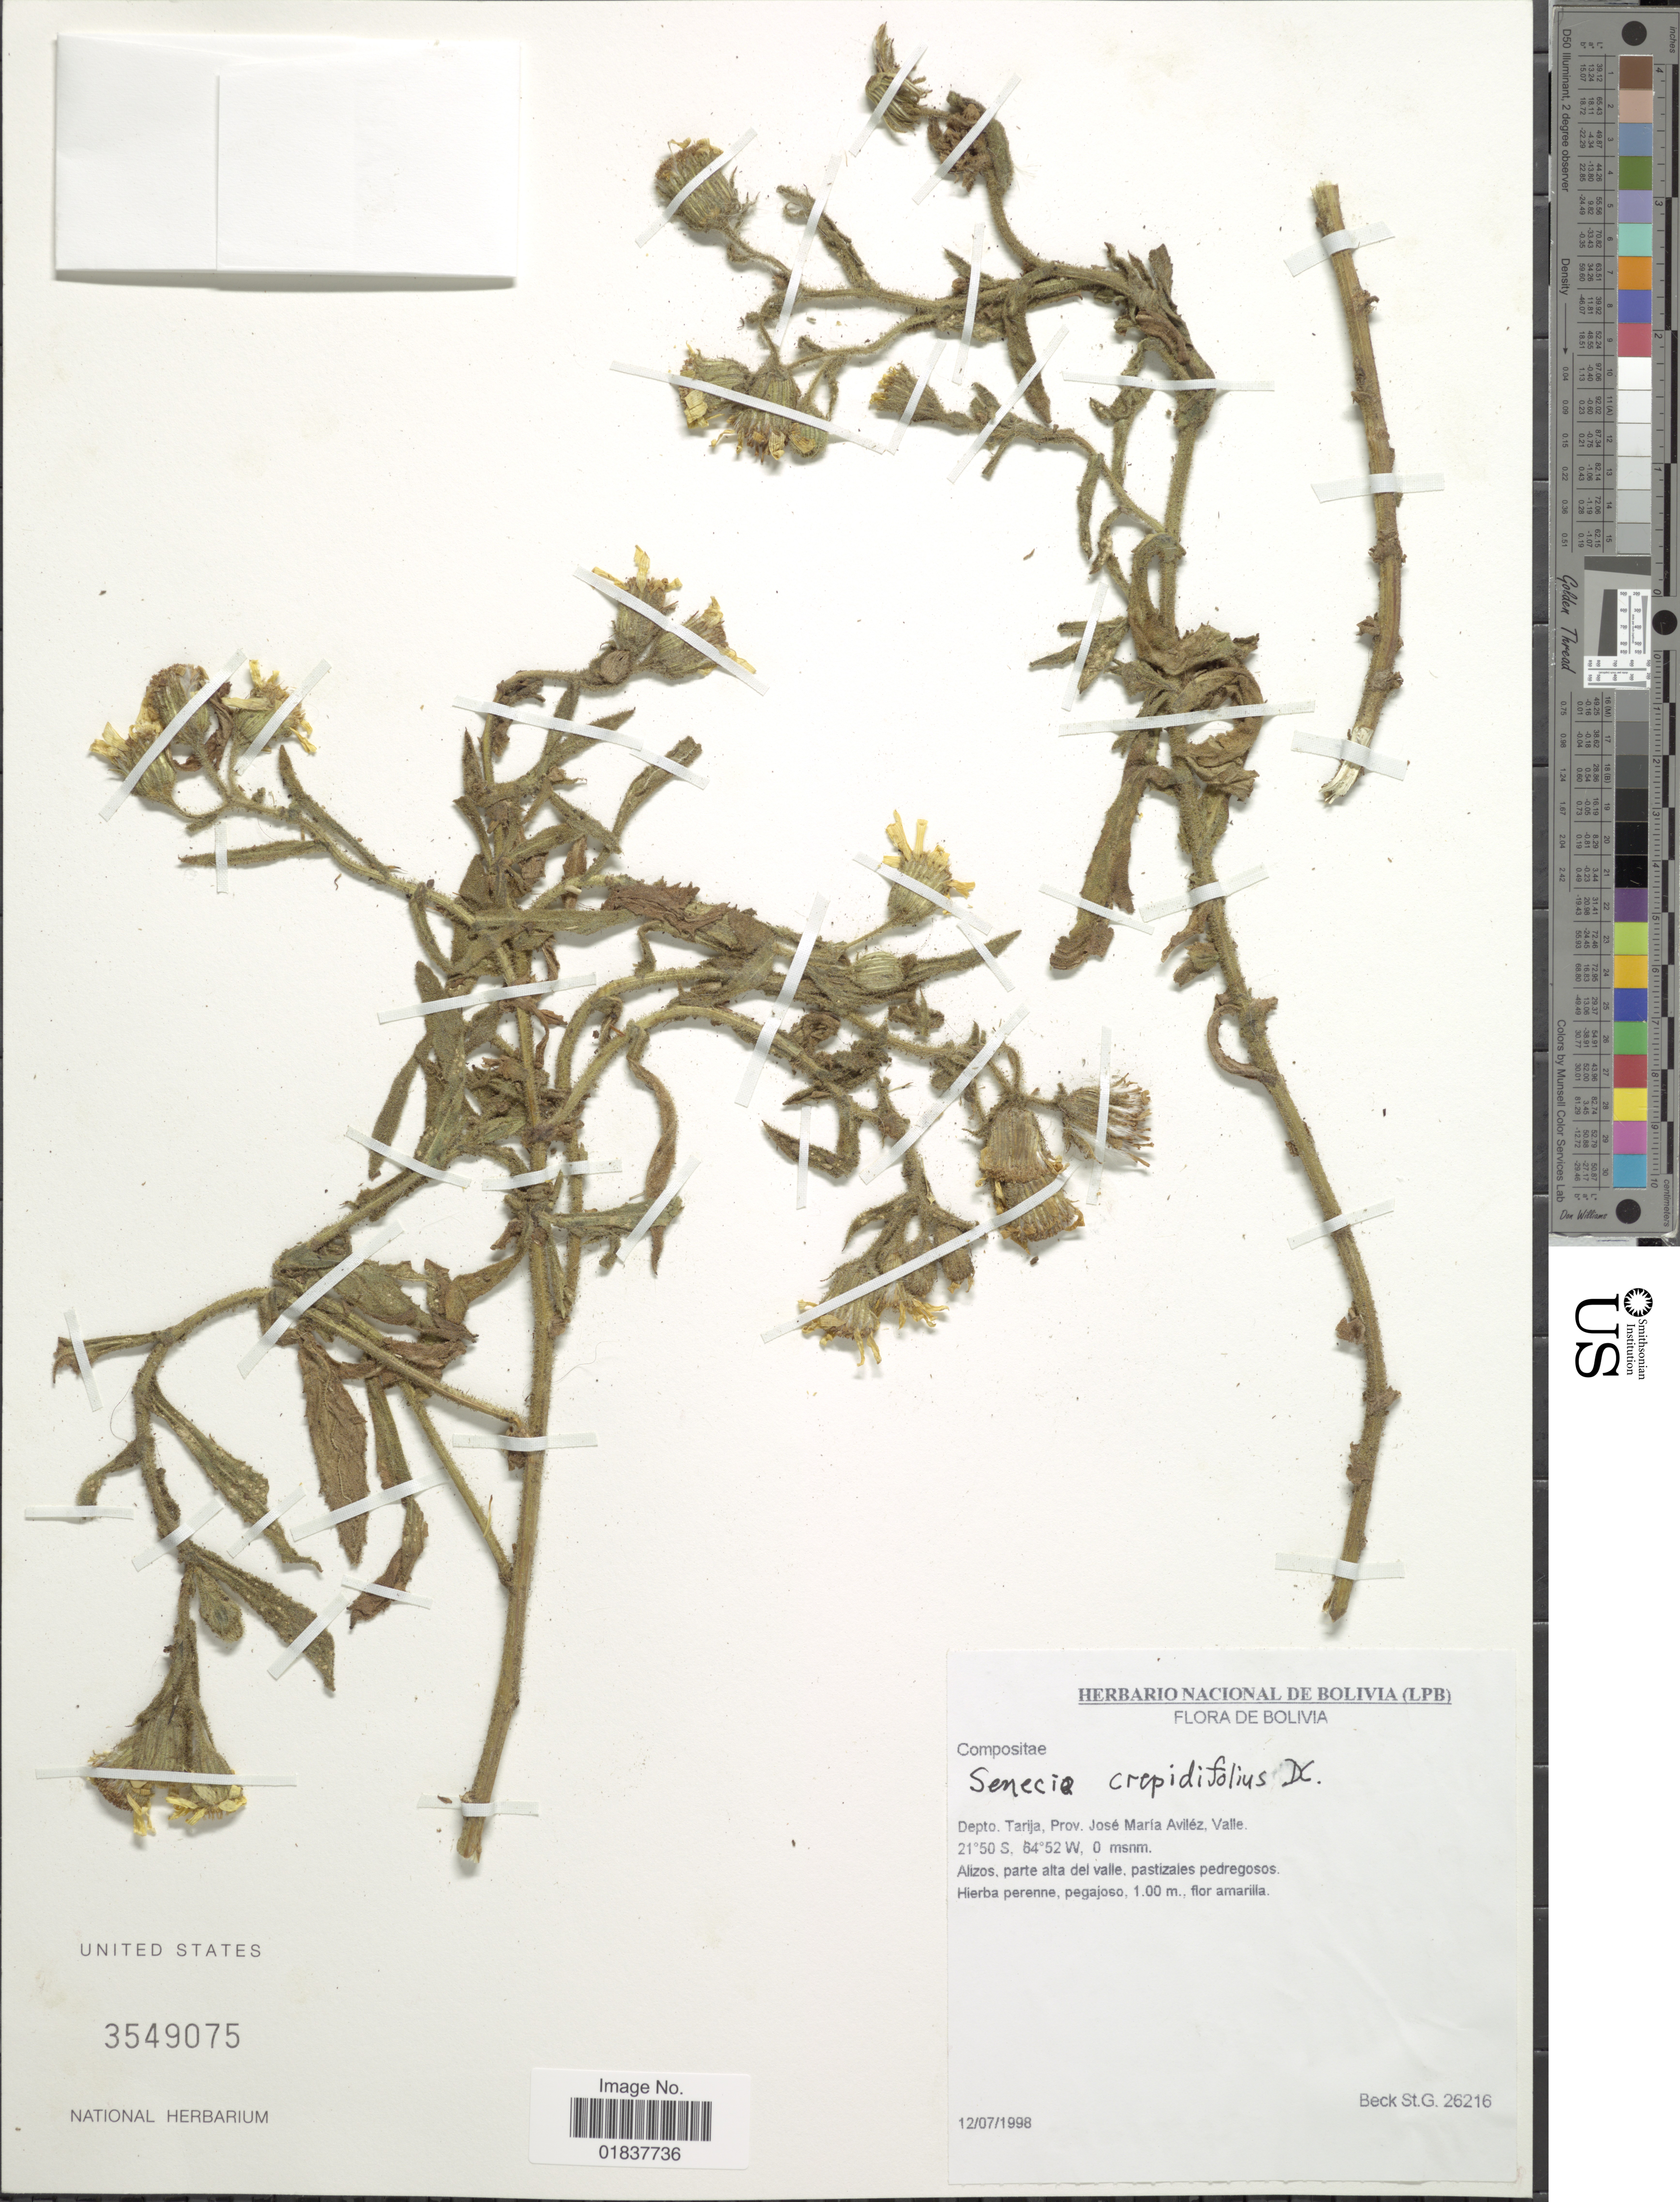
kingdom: Plantae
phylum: Tracheophyta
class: Magnoliopsida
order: Asterales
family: Asteraceae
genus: Senecio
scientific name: Senecio crepidifolius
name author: DC.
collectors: S. G. Beck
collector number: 26216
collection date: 1998-07-12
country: Bolivia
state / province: Tarija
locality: Prov. Jose Maria Avilez, Valle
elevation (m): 0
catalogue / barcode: US 3549075